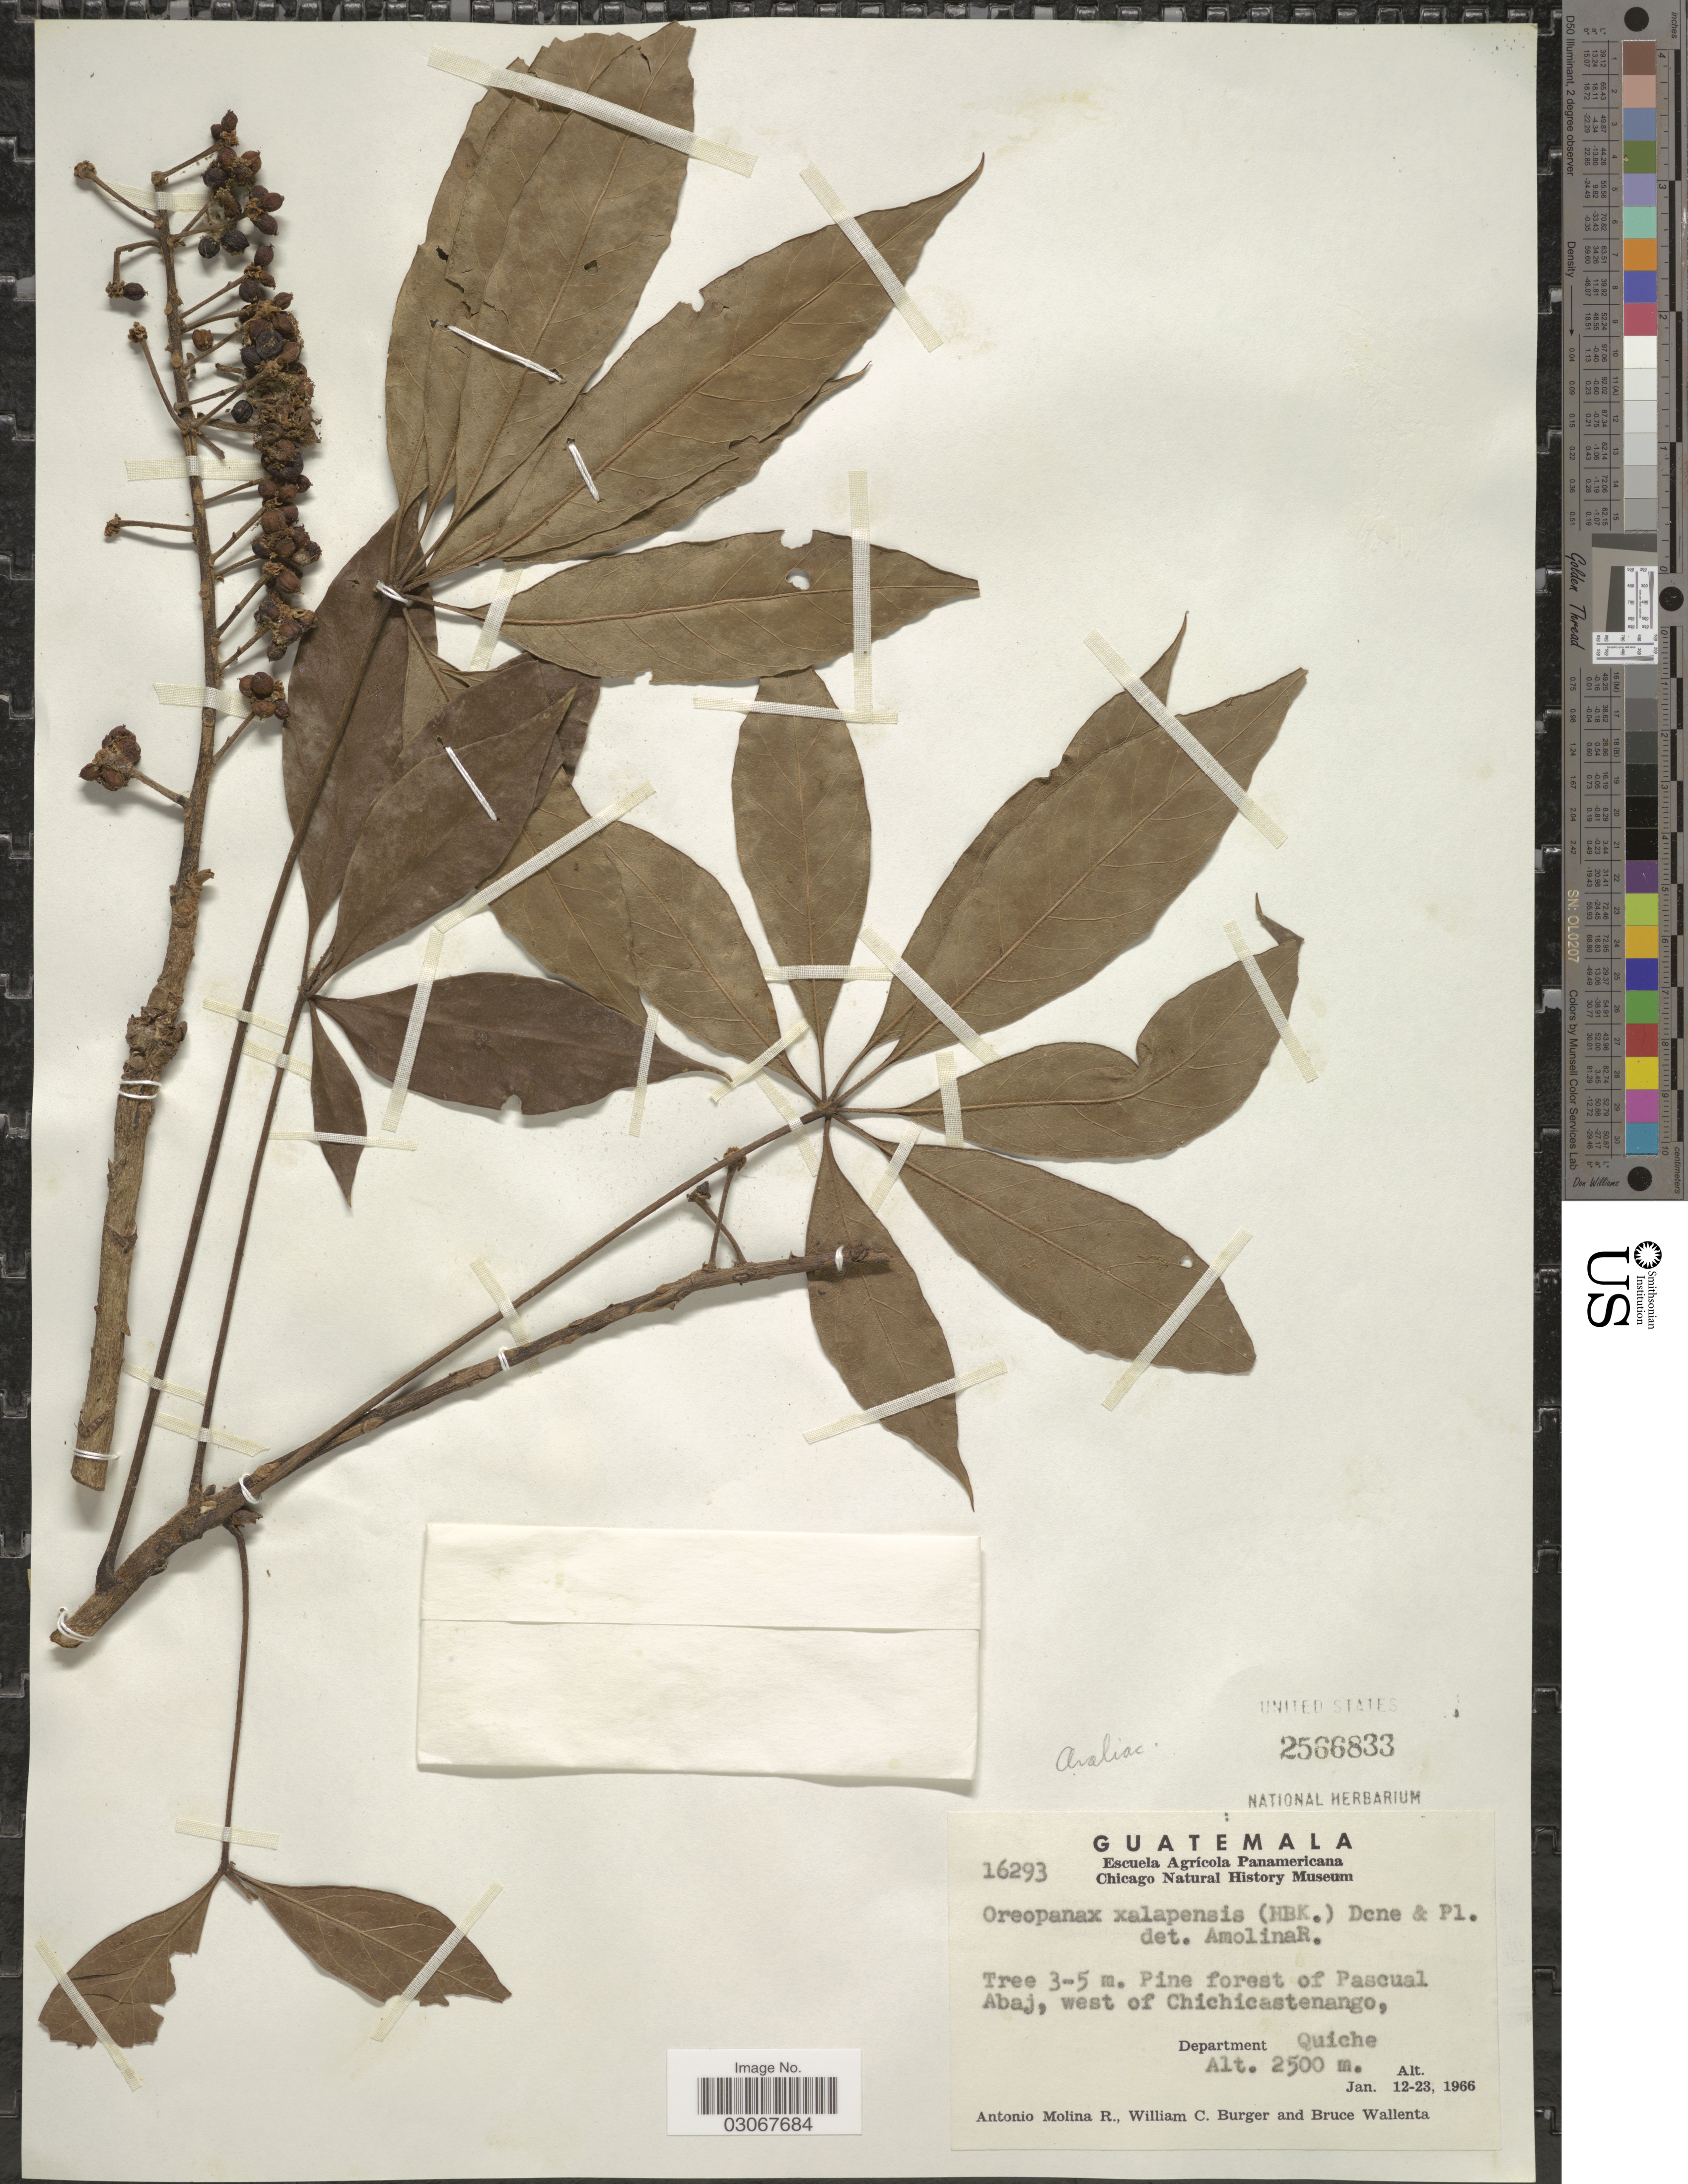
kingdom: Plantae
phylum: Tracheophyta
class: Magnoliopsida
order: Apiales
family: Araliaceae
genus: Oreopanax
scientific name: Oreopanax xalapensis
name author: (Kunth) Decne. & Planch.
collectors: A. Molina R., W. Burger & B. Wallenta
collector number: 16293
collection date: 1966-01-12/1966-01-23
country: Guatemala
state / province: El Quiché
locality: Pine forest of Pascual Abaj, west of Chichicastenango, Department Quiche.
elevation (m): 2500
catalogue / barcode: US 2566833